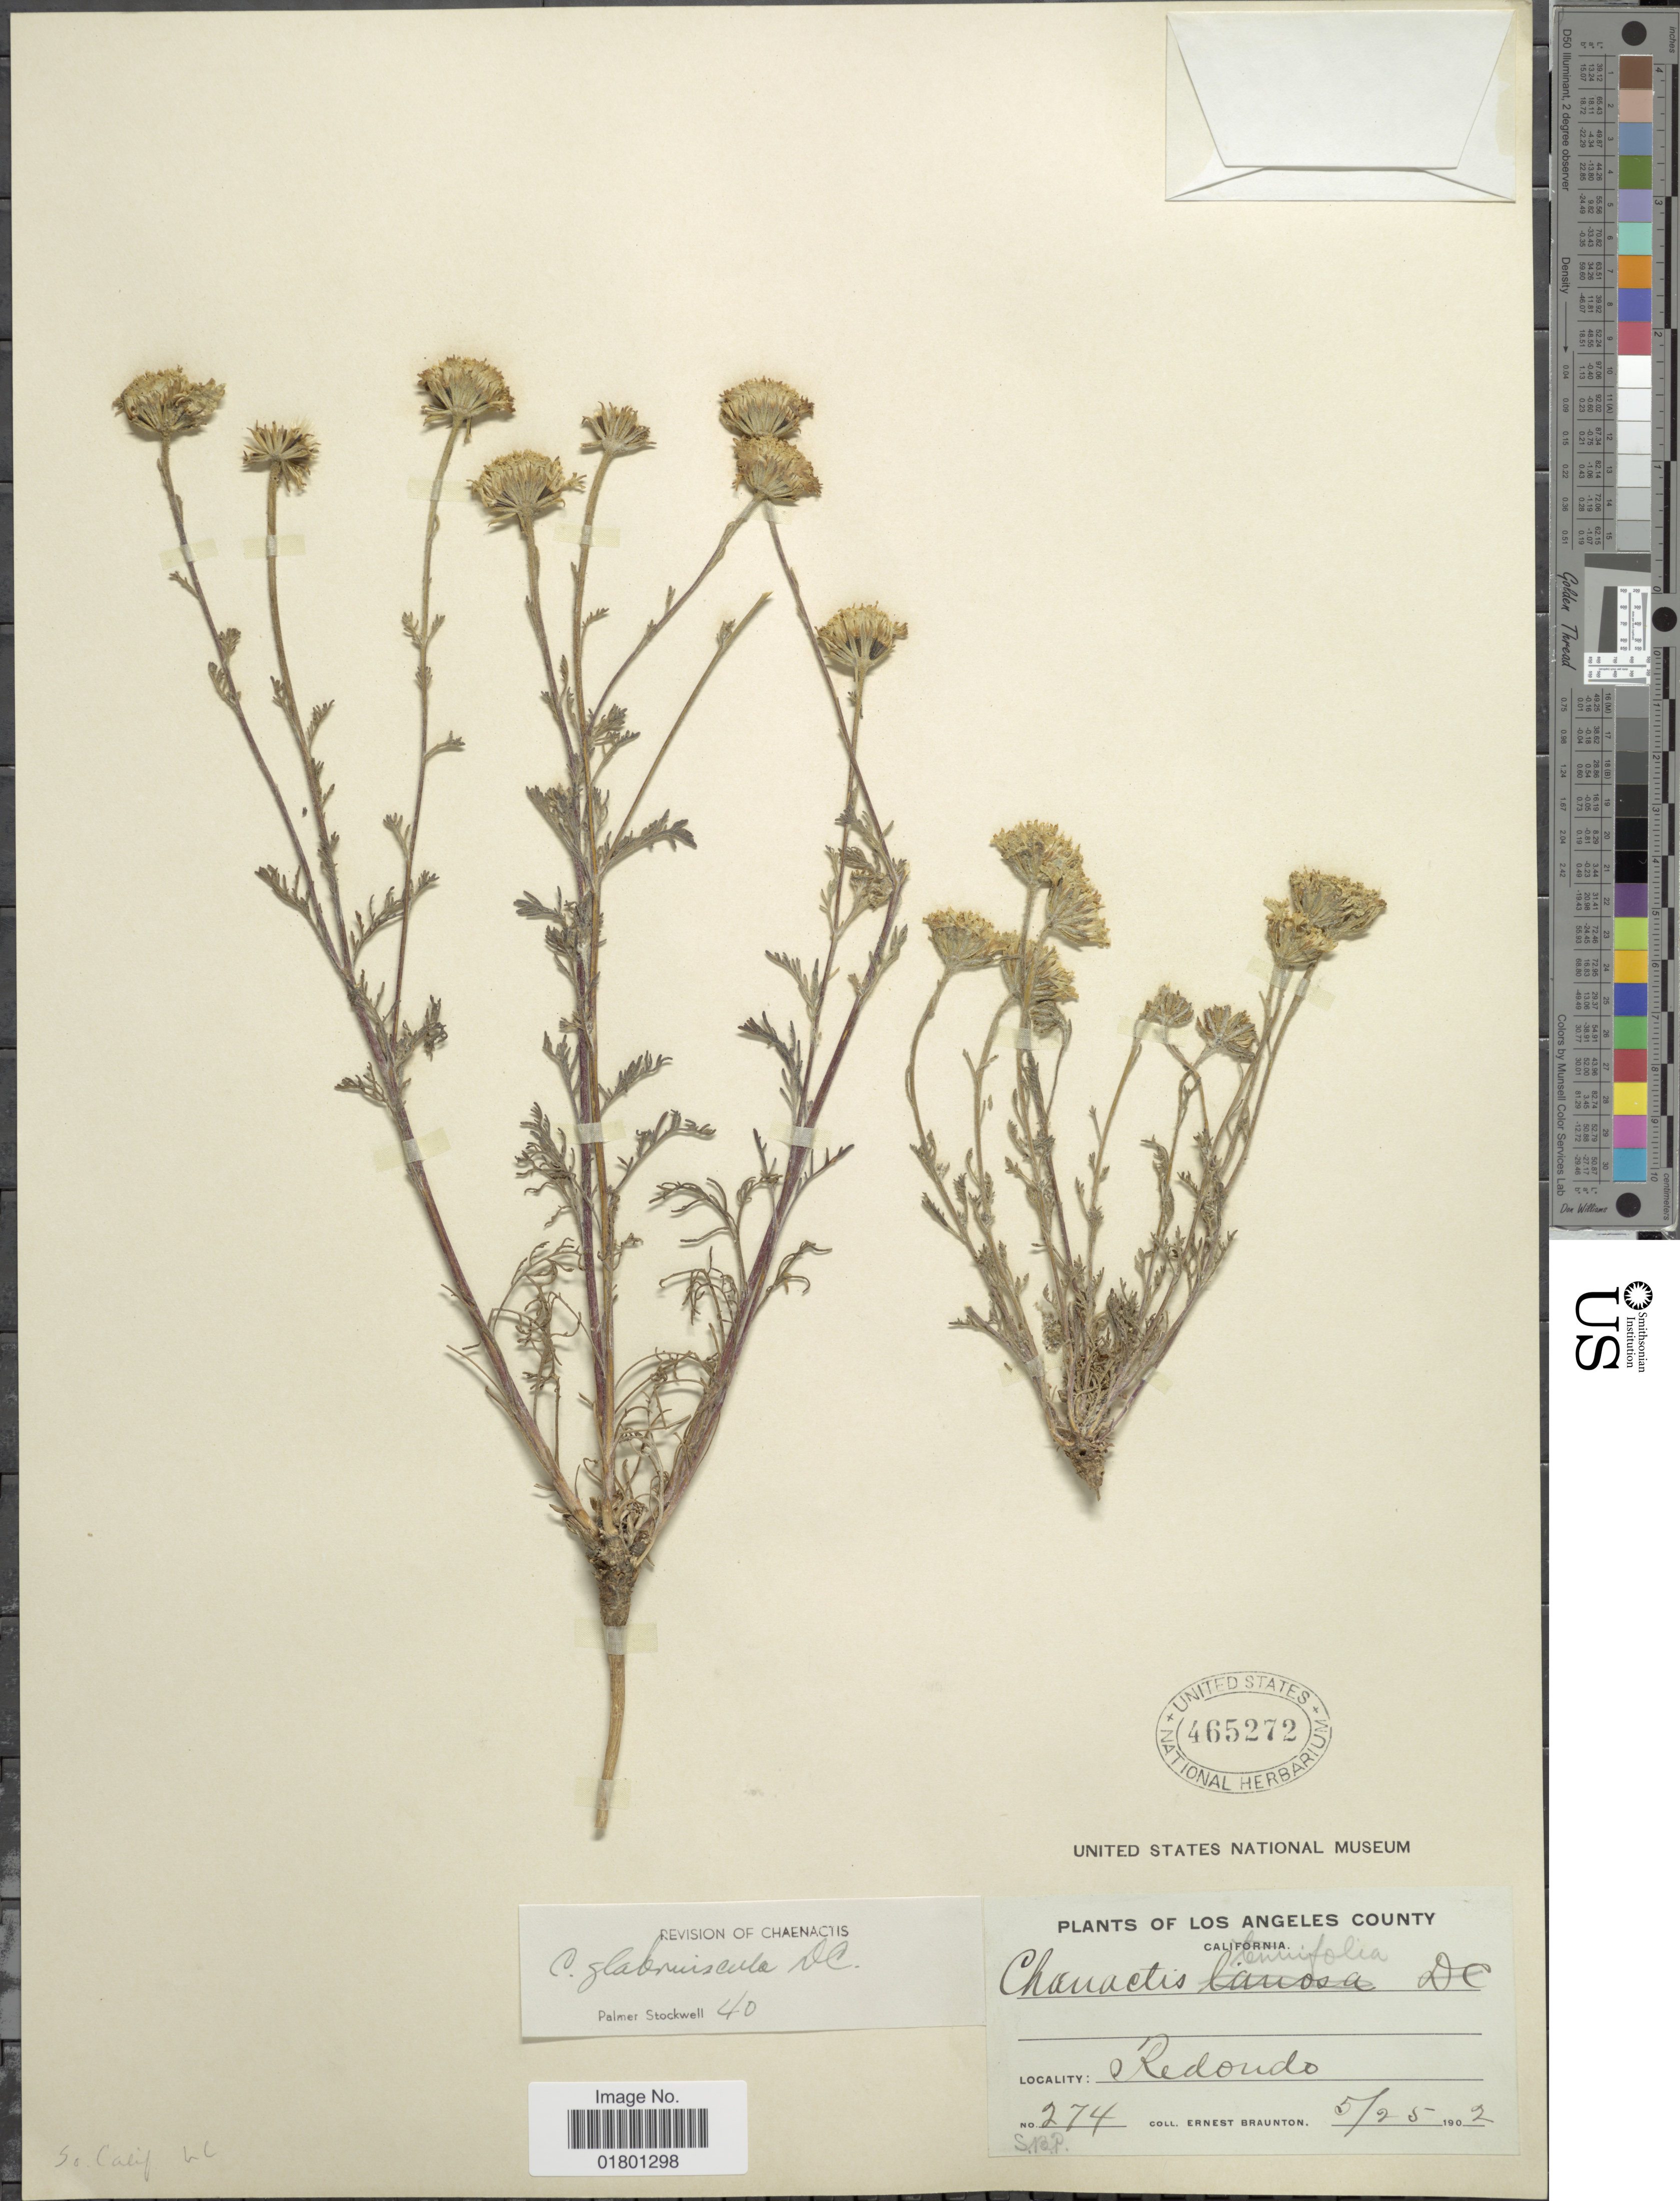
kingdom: Plantae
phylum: Tracheophyta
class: Magnoliopsida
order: Asterales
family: Asteraceae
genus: Chaenactis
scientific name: Chaenactis glabriuscula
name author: DC.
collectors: E. Braunton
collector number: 274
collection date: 1902-05-25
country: United States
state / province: California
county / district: Los Angeles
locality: Los Angeles County, Redondo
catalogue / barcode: US 465272